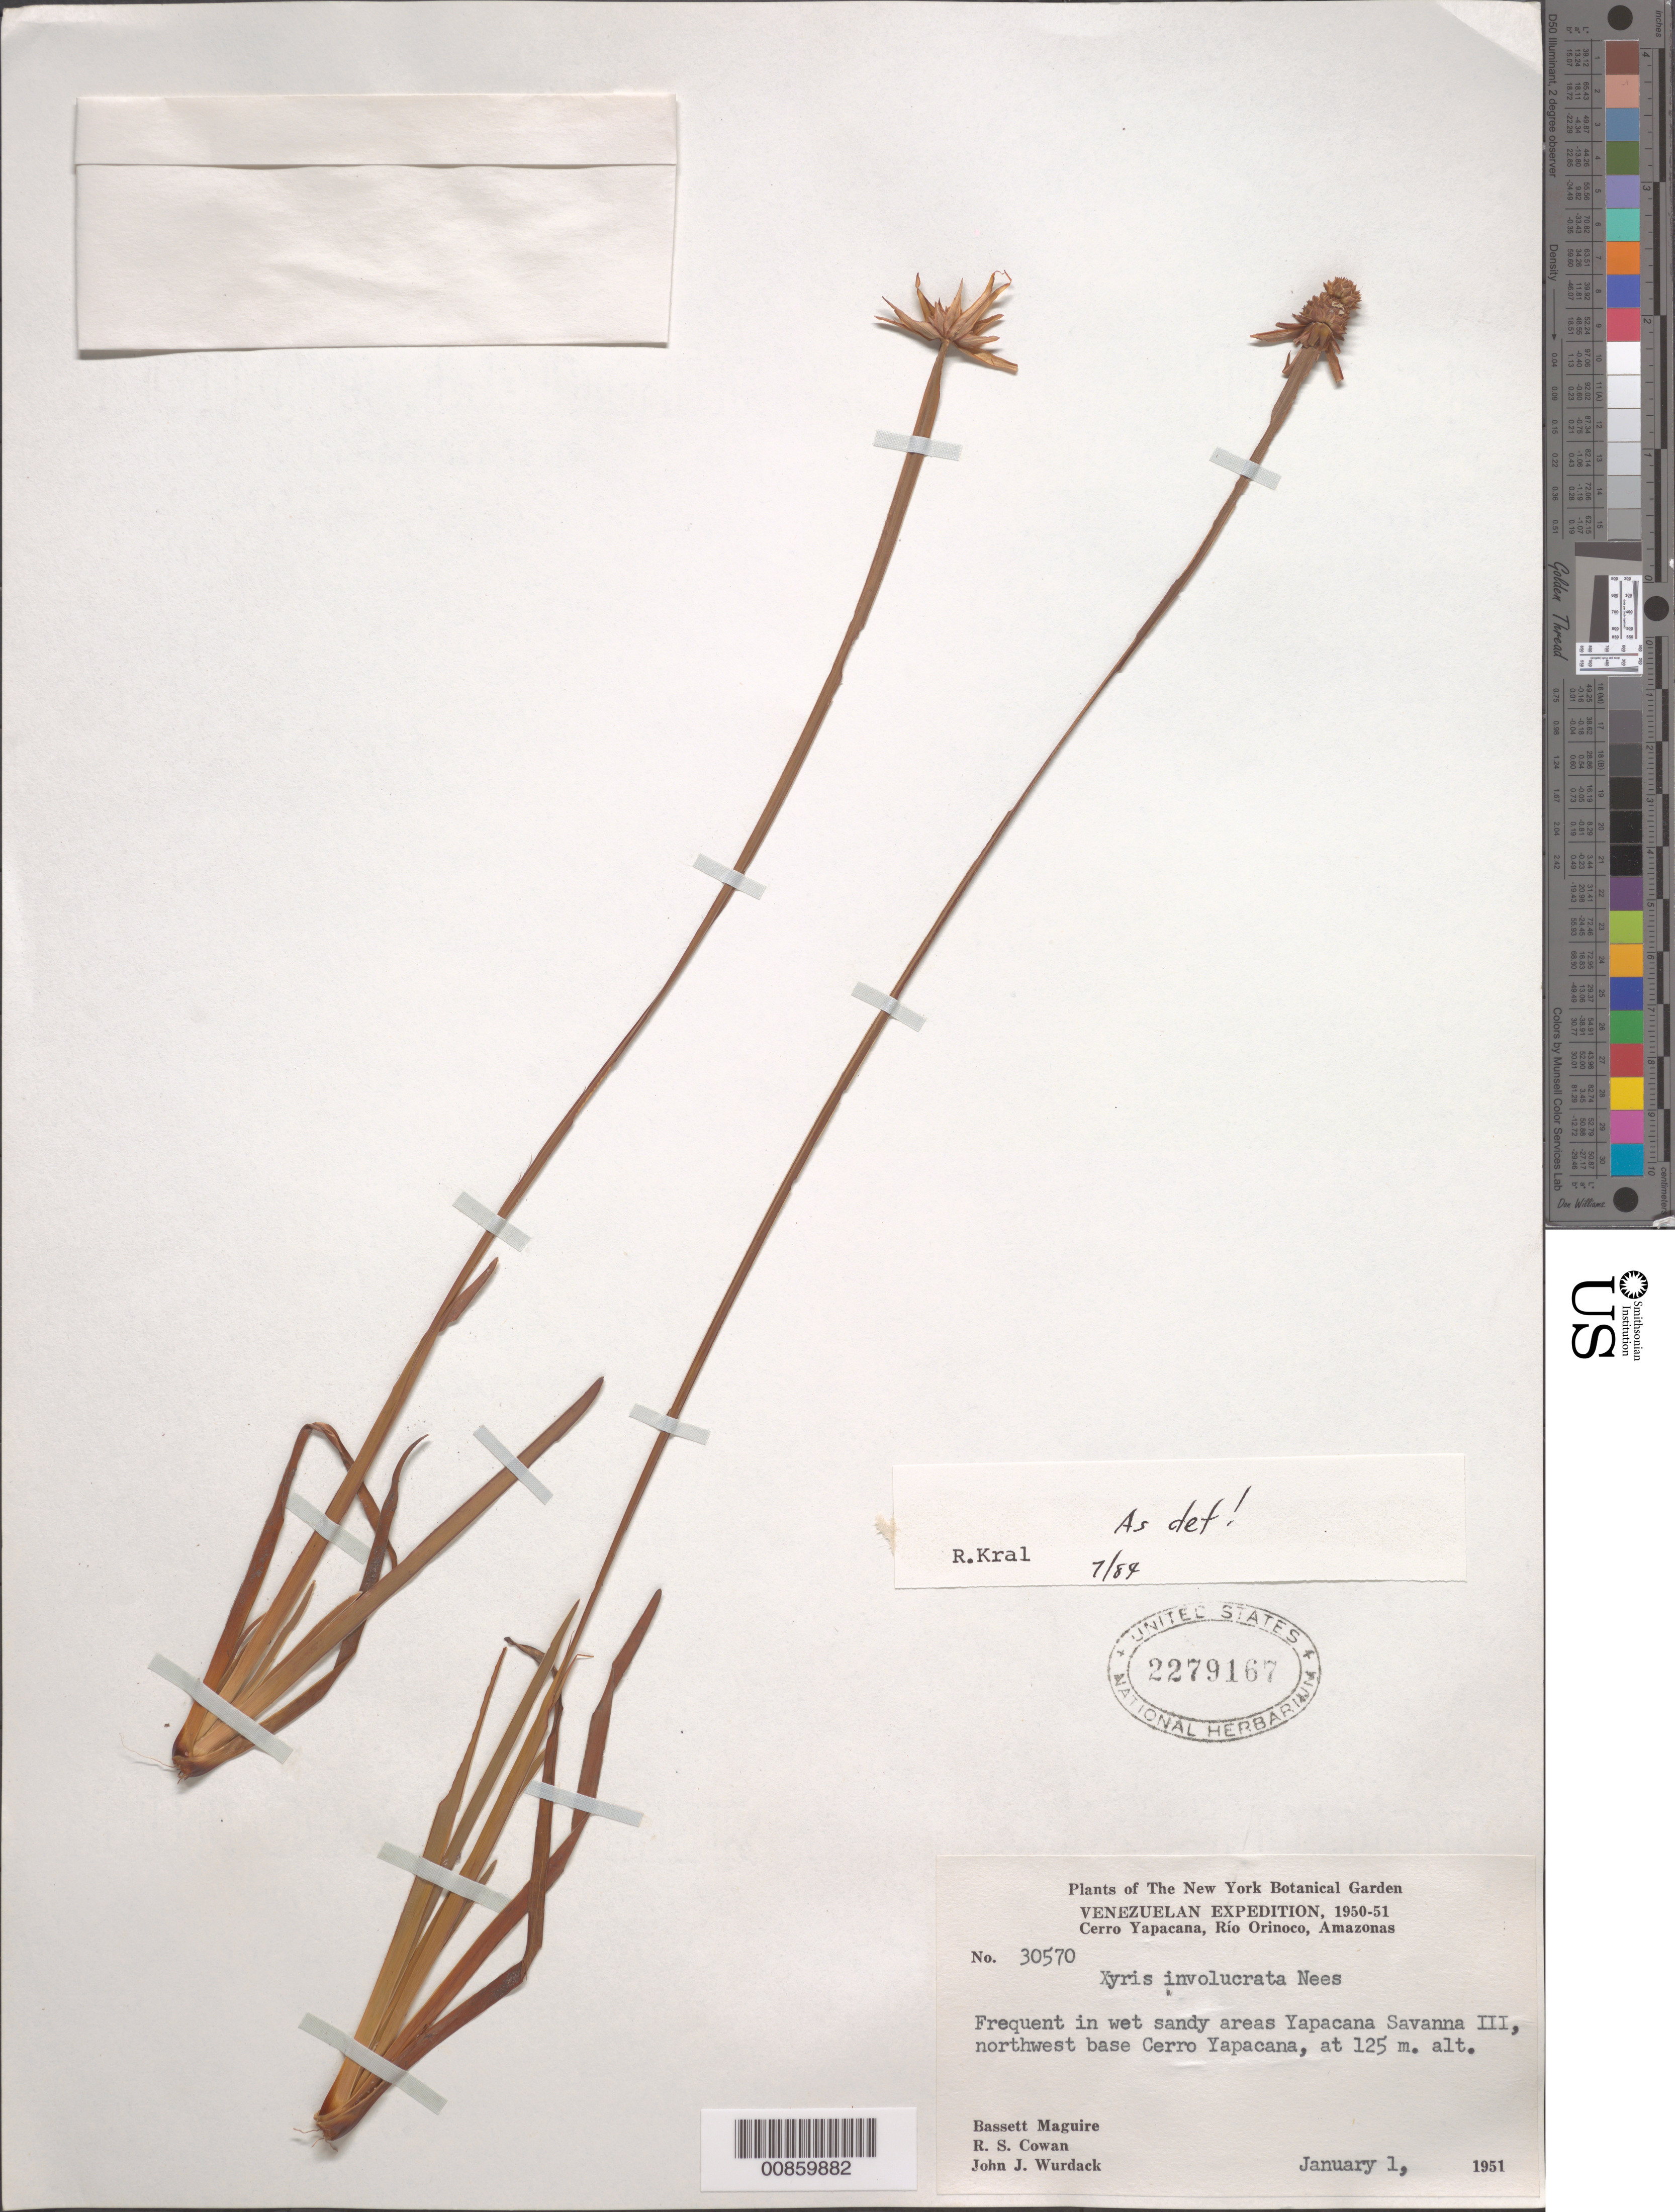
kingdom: Plantae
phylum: Tracheophyta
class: Liliopsida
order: Poales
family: Xyridaceae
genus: Xyris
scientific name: Xyris involucrata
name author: Nees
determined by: Kral, Robert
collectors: B. Maguire, R. S. Cowan & J. J. Wurdack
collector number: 30570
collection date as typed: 1-Jan-51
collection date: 1951-01-01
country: Venezuela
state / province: Amazonas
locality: Cerro Yapacána, Río Orinoco; savanna No. 3, NW base of mountain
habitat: Wet sandy areas; savanna.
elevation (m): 125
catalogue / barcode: US 2279167